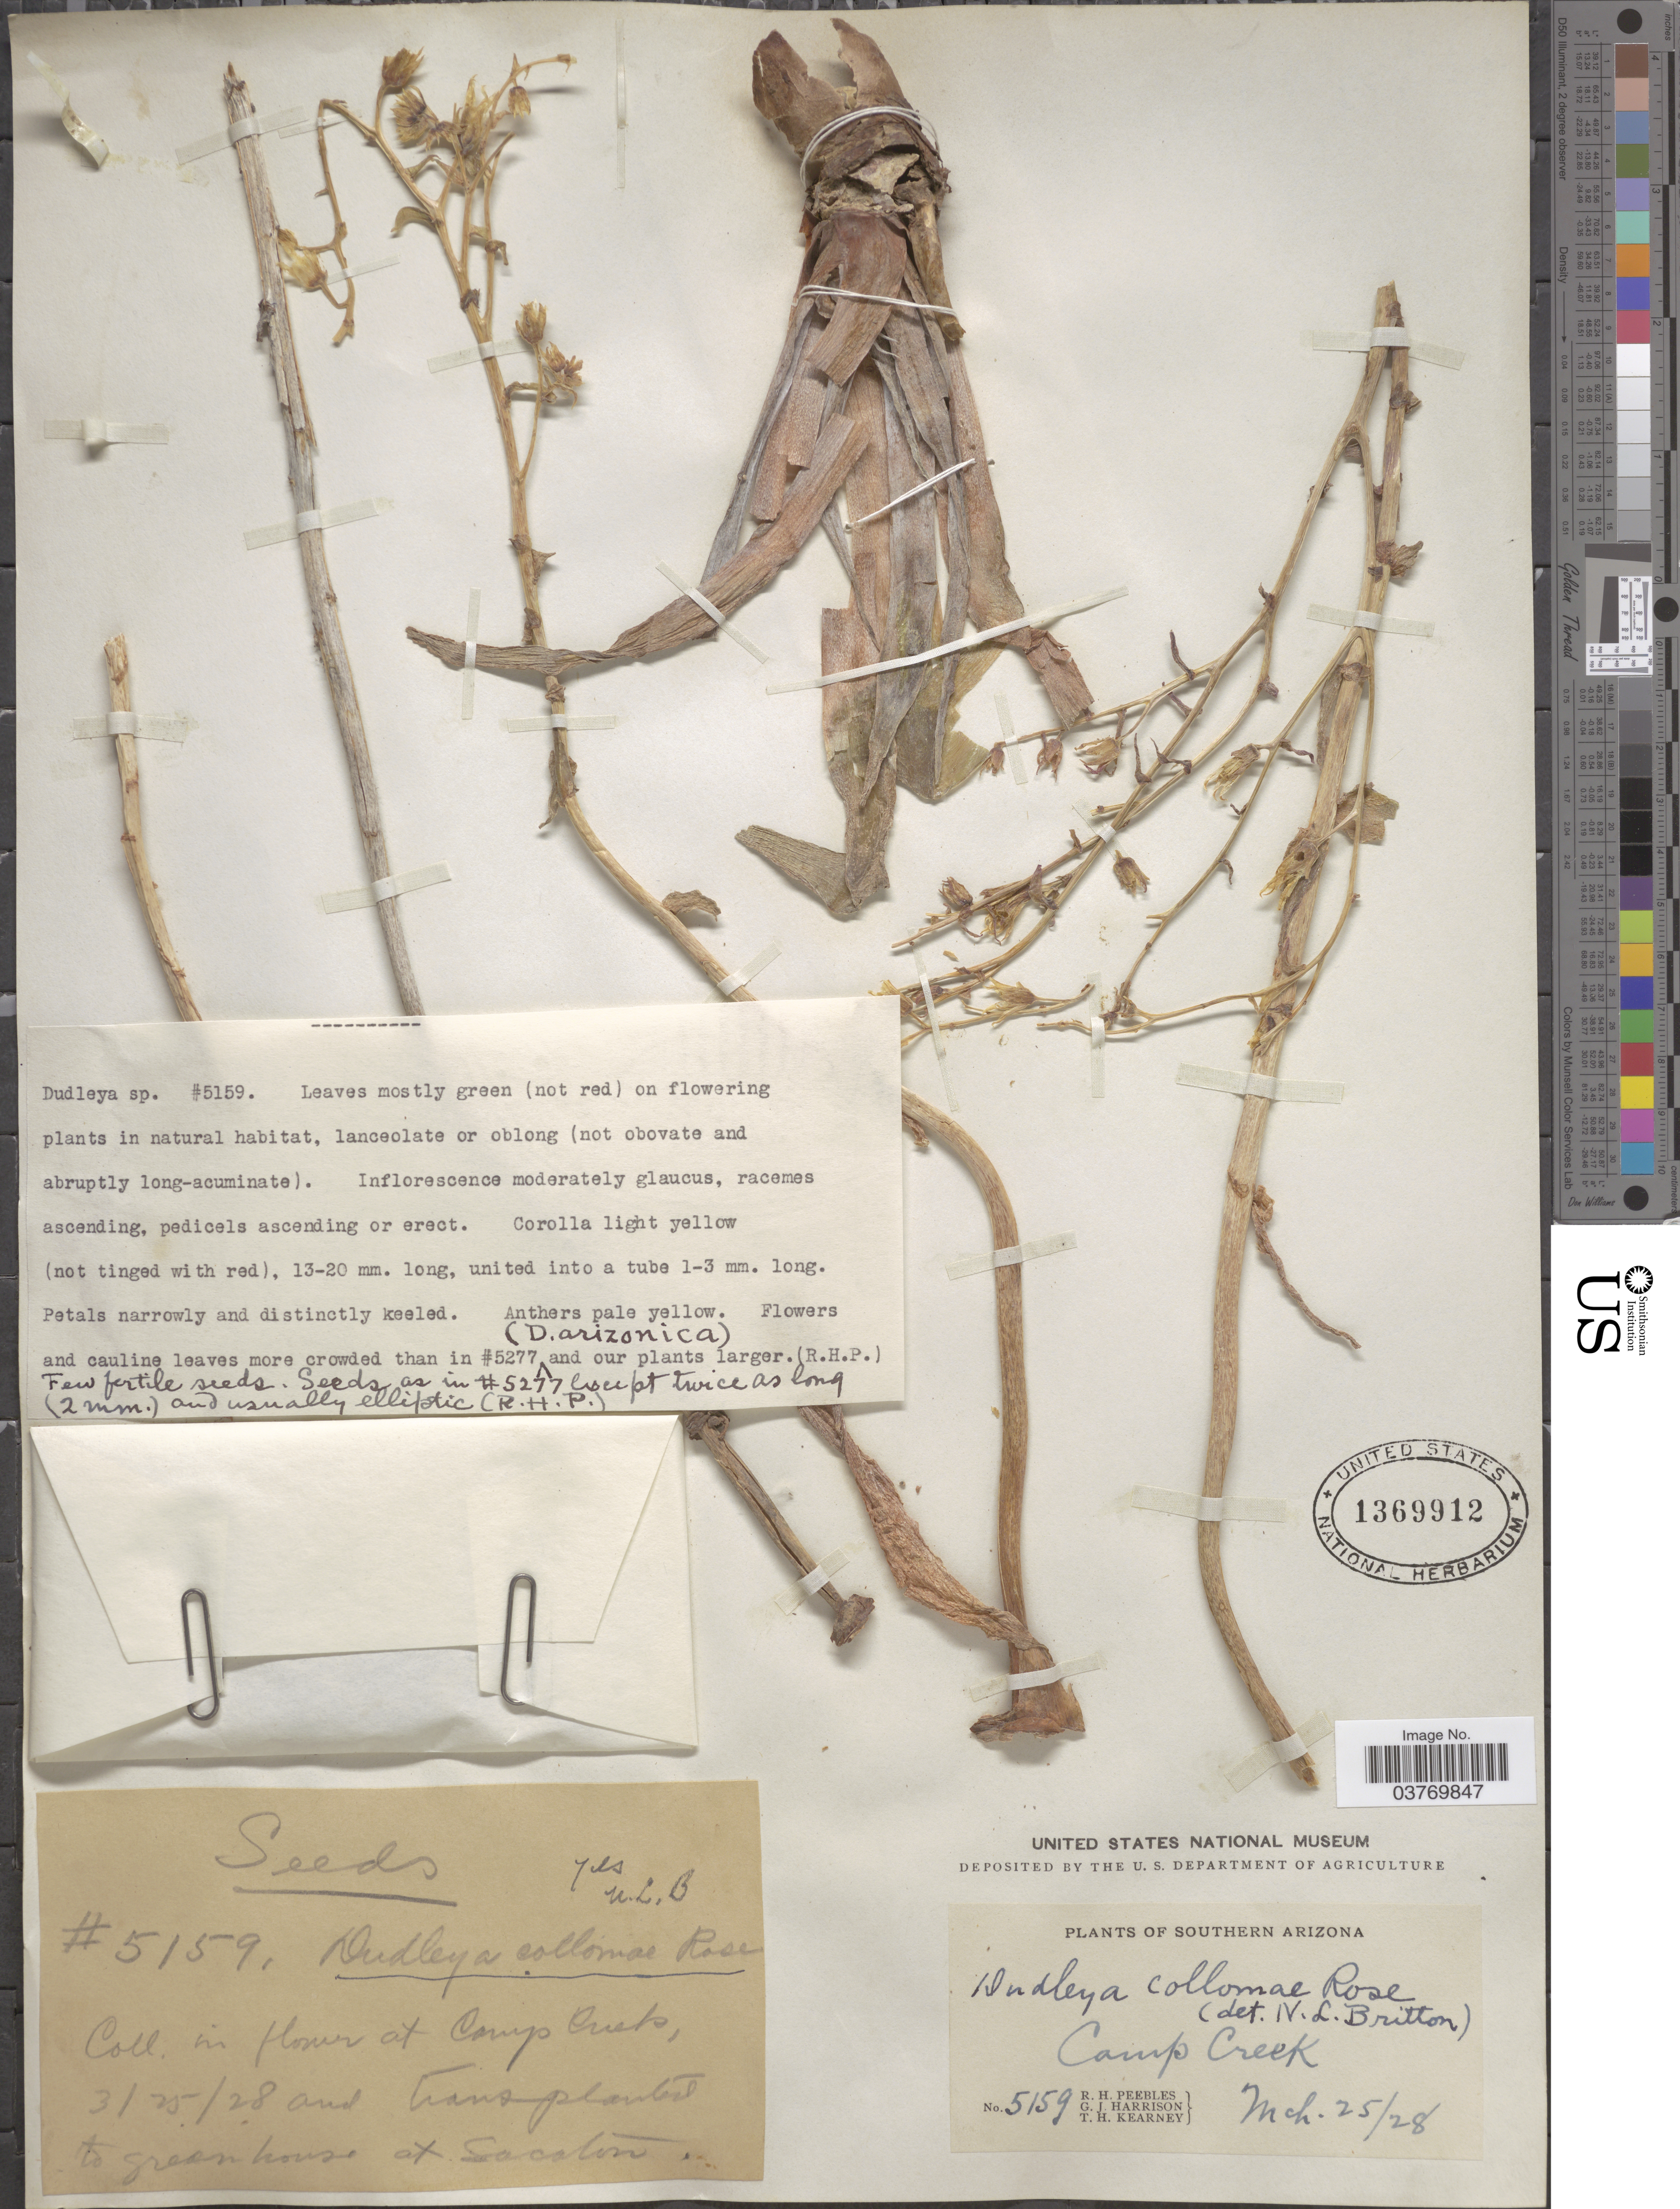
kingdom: Plantae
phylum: Tracheophyta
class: Magnoliopsida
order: Saxifragales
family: Crassulaceae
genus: Dudleya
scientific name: Dudleya collomiae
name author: Rose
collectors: R. H. Peebles, G. J. Harrison & T. H. Kearney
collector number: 5159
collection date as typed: Transcribed d/m/y: 25/3/28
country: United States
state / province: Arizona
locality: Southern Arizona. Camp Creek.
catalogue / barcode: US 1369912